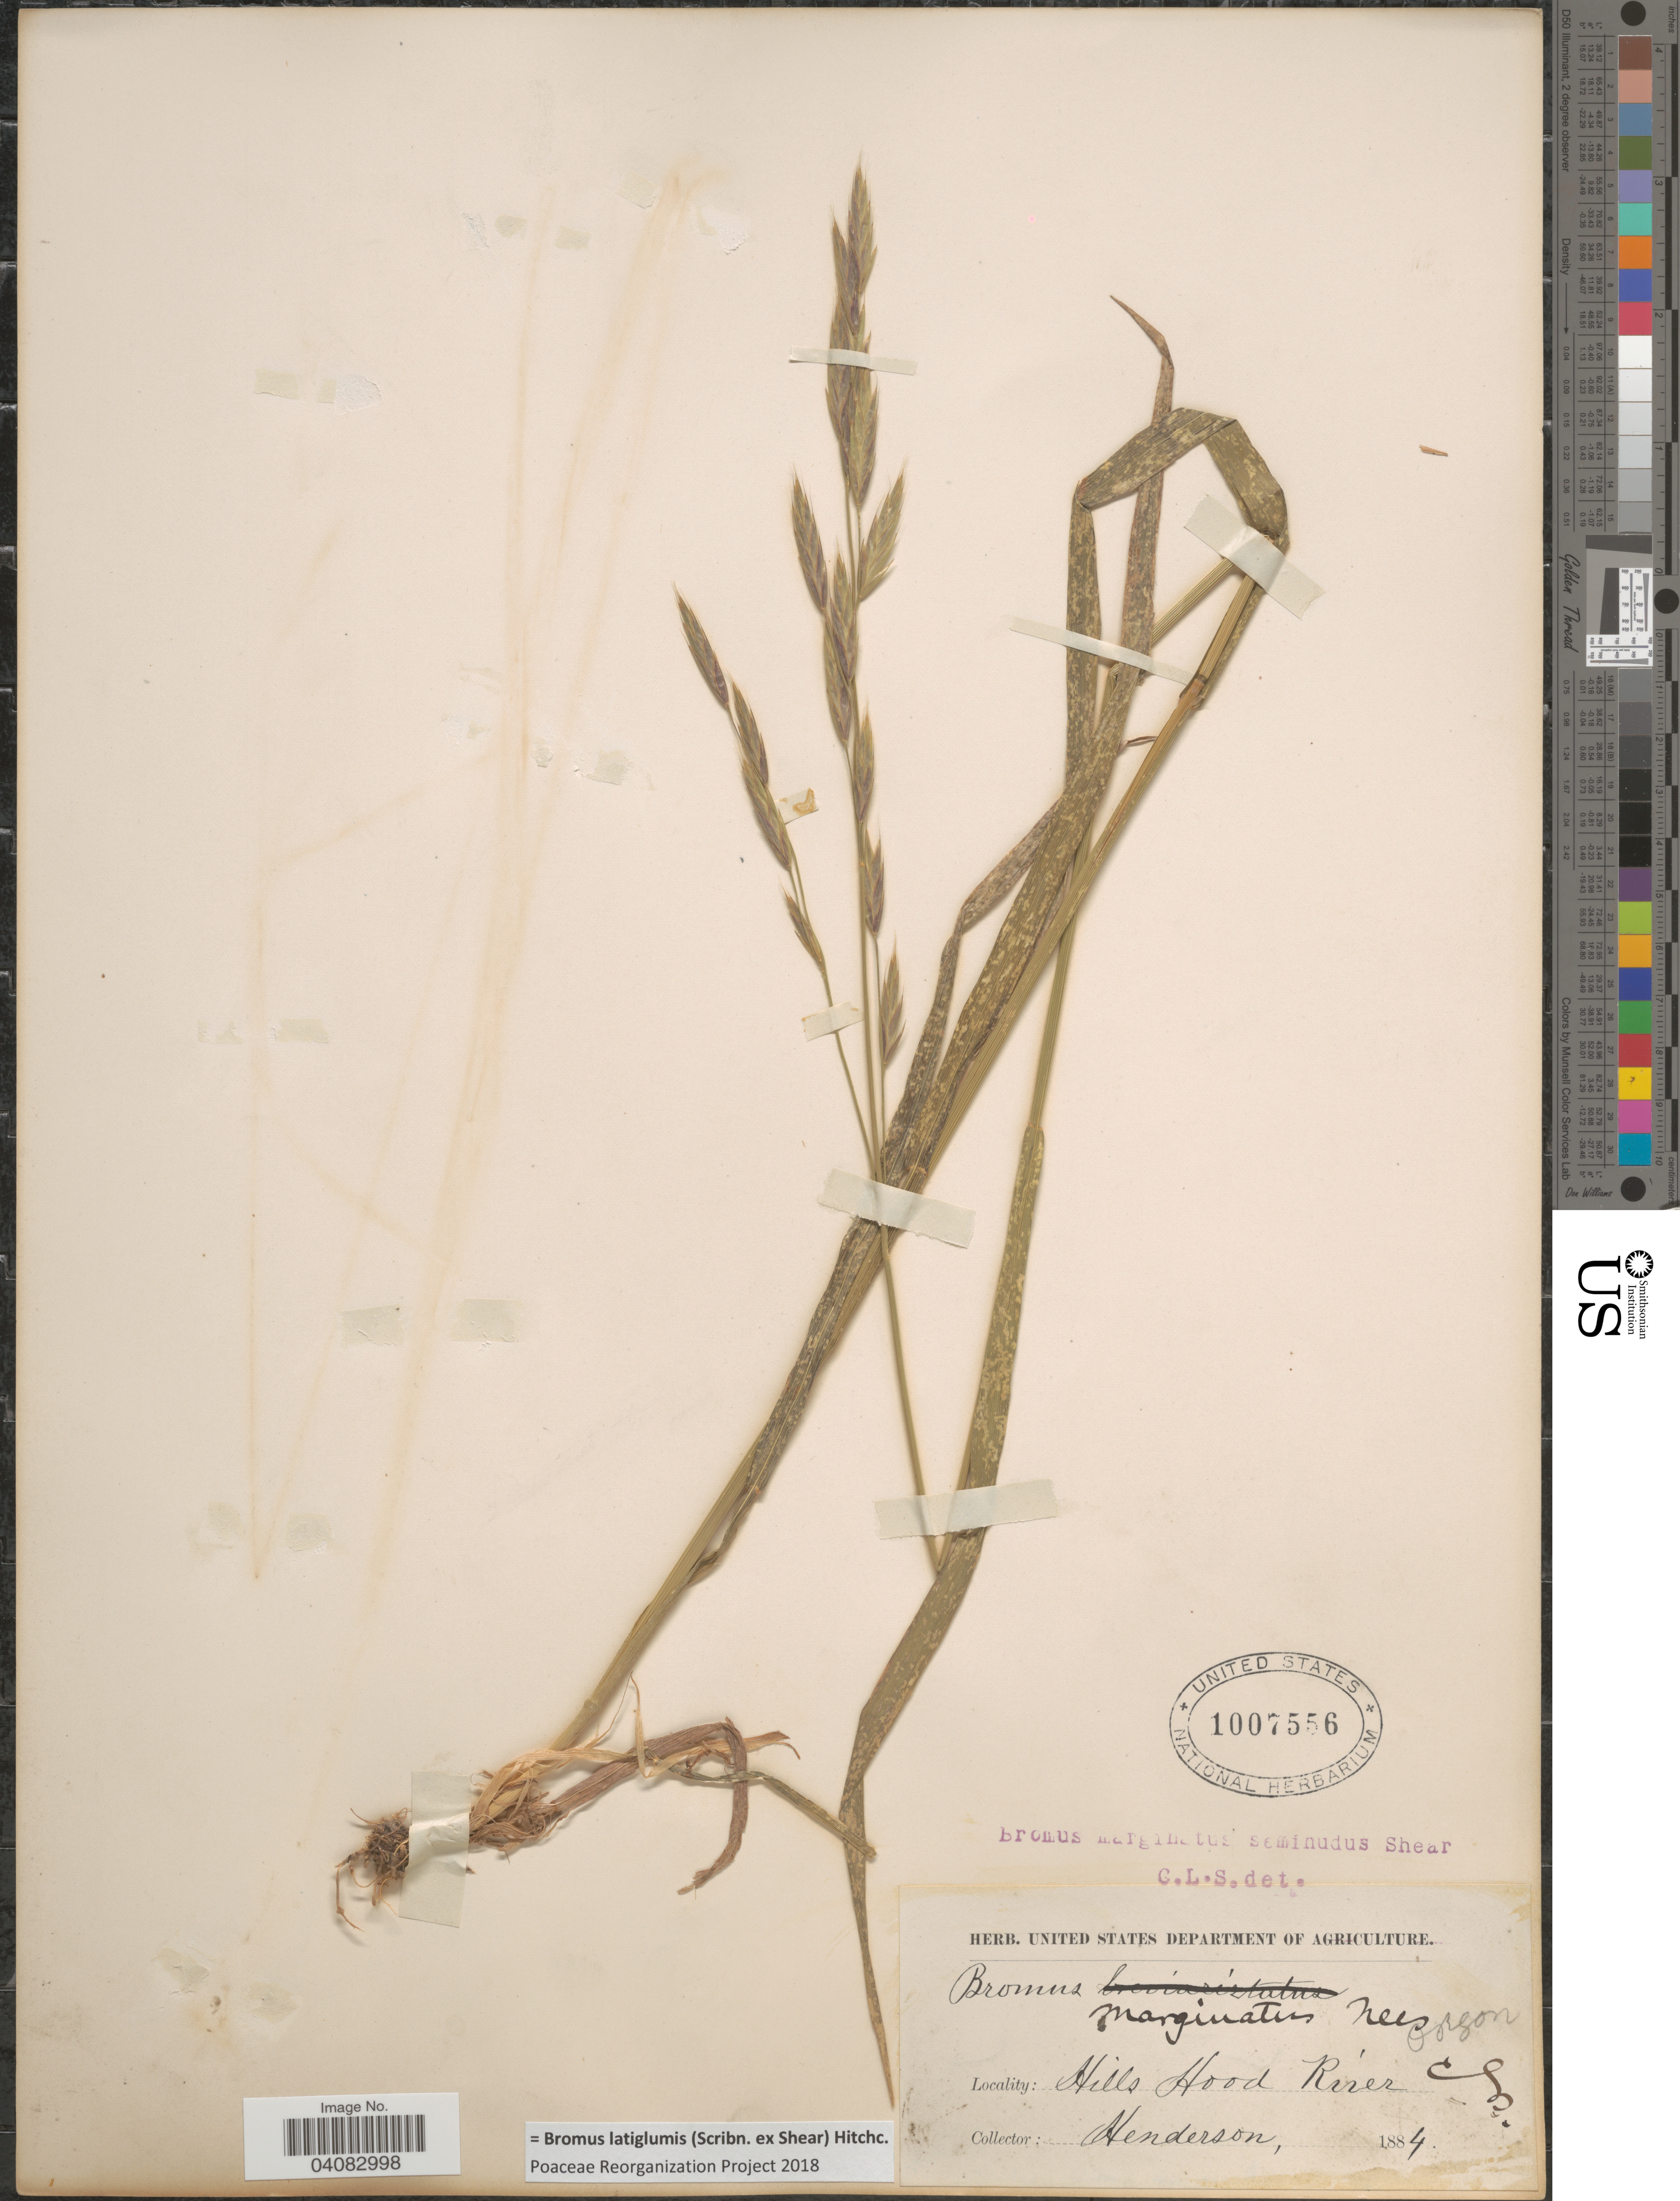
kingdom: Plantae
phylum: Tracheophyta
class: Liliopsida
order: Poales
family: Poaceae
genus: Bromus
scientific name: Bromus latiglumis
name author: (Scribn. ex Shear) Hitchc.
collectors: -. Henderson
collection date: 1884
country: United States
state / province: Oregon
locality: Hills Hood River.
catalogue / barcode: US 1007556